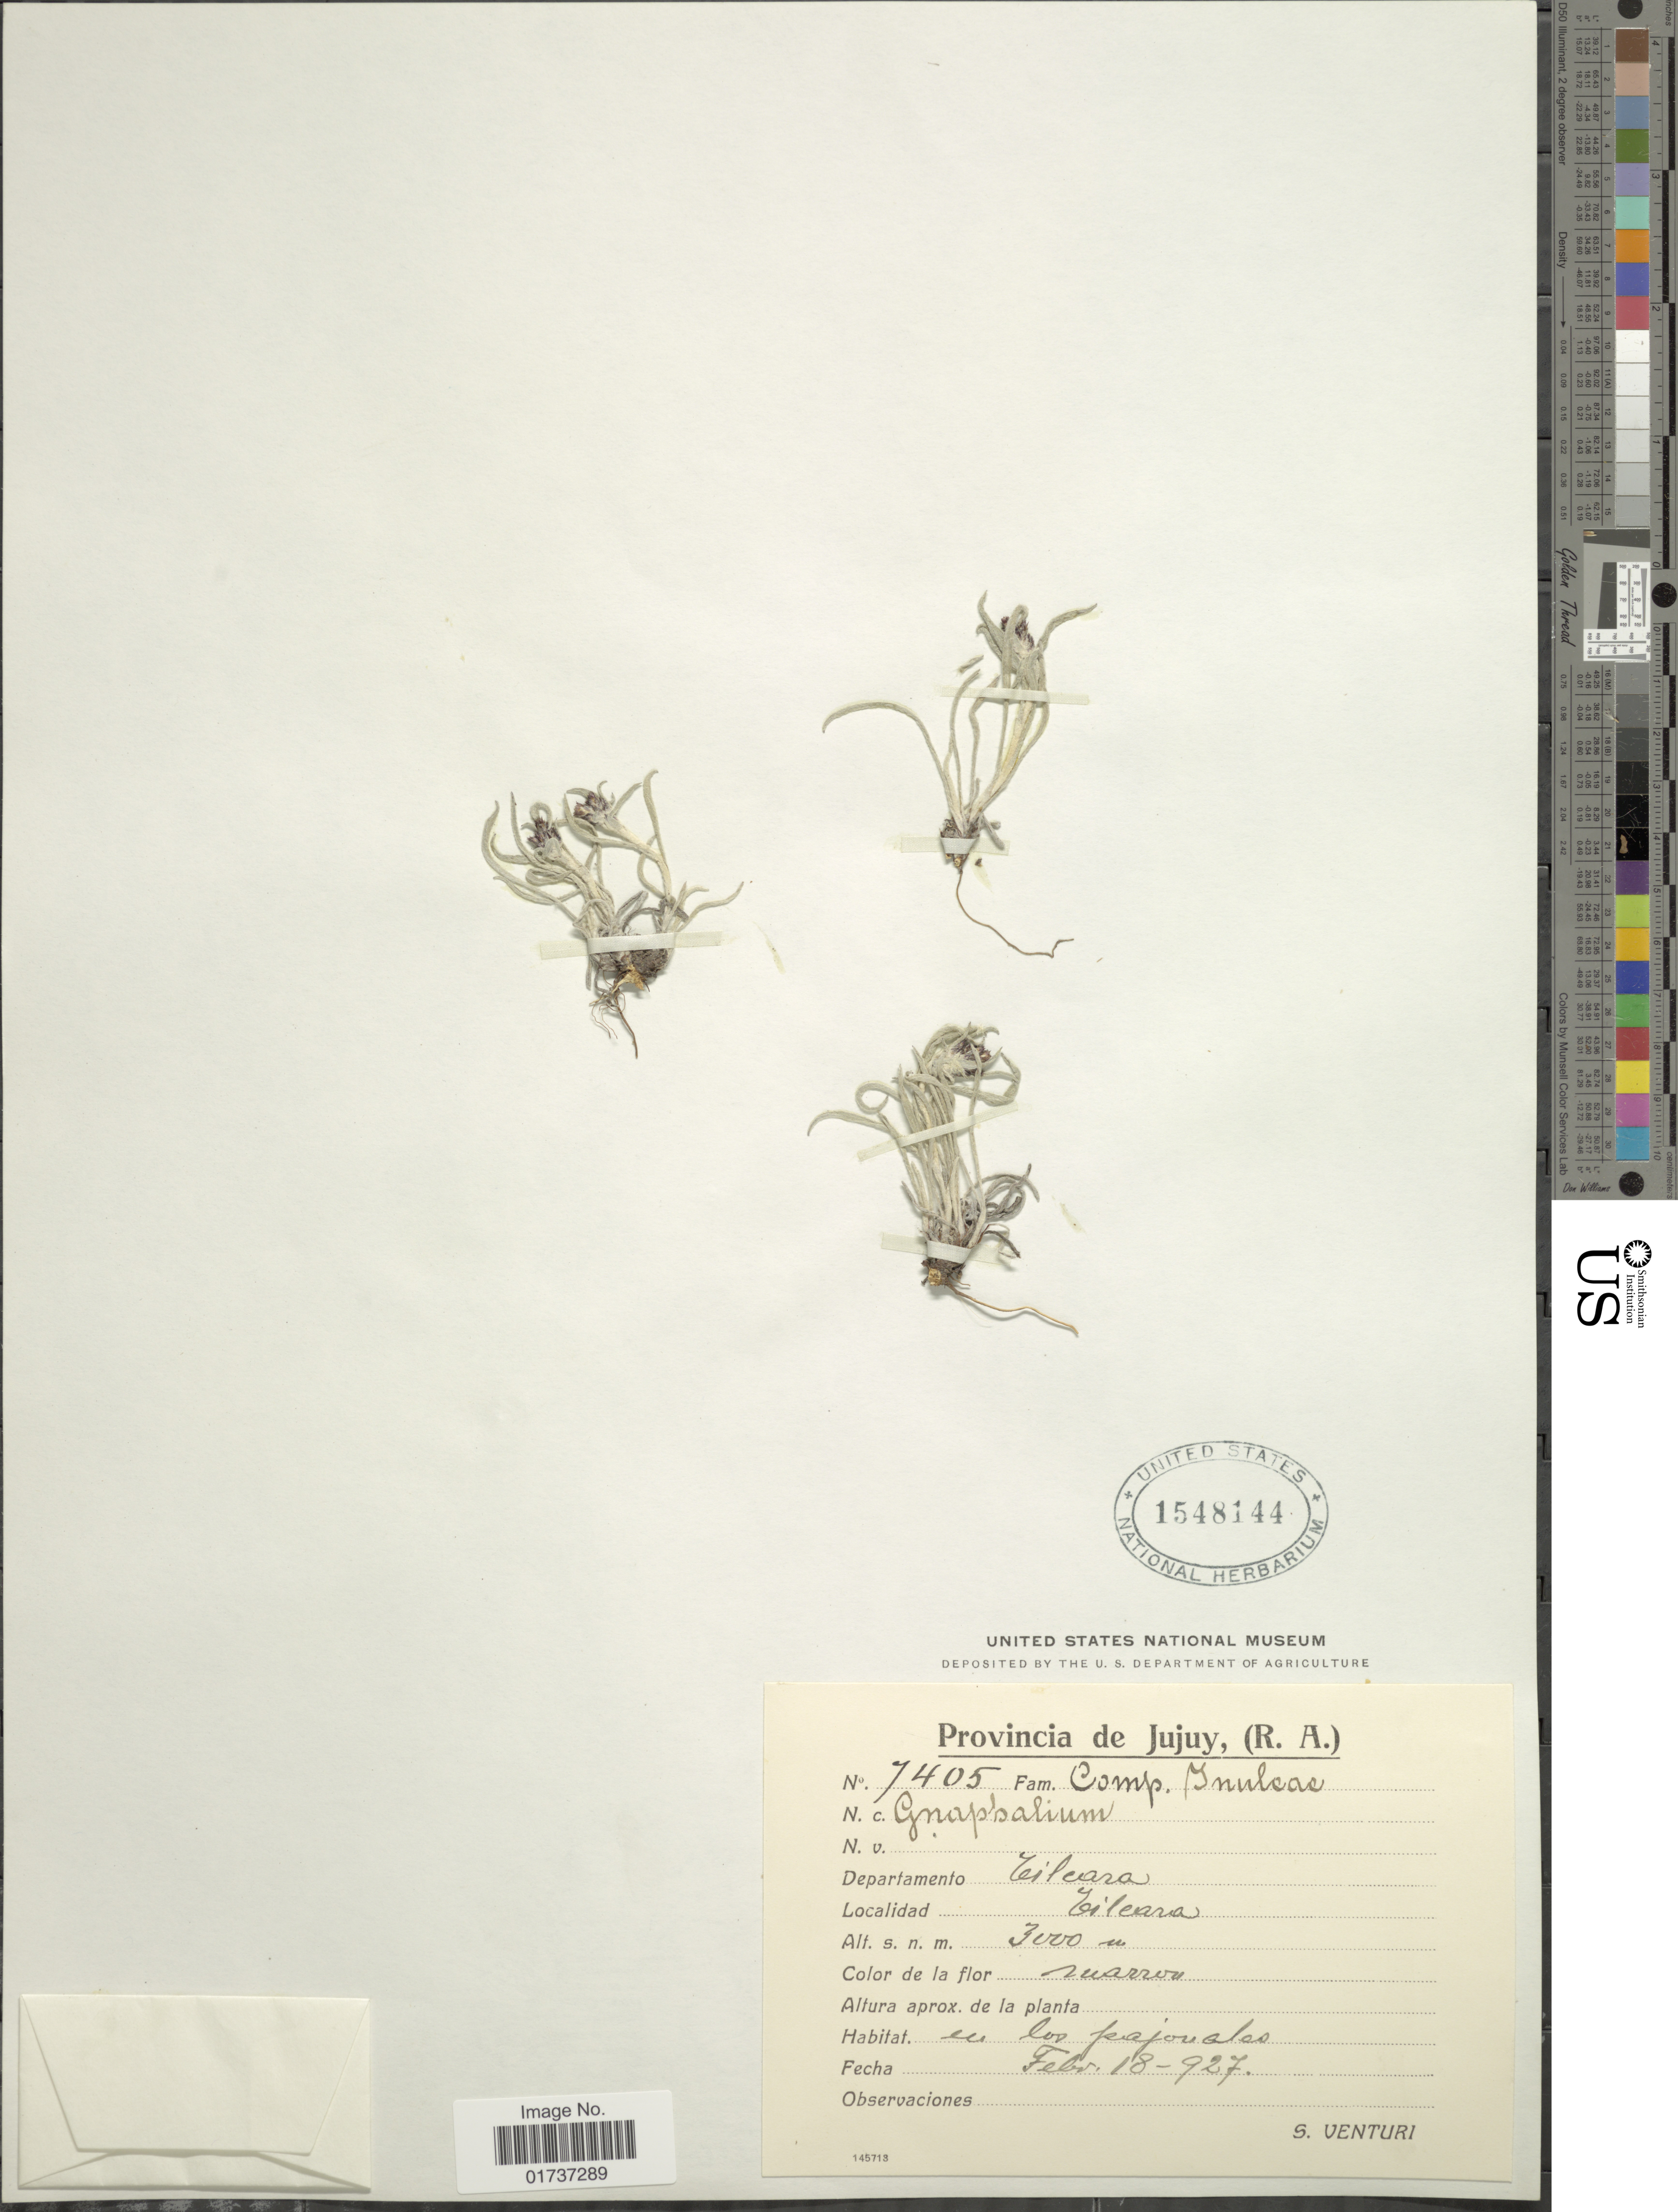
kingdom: Plantae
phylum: Tracheophyta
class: Magnoliopsida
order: Asterales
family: Asteraceae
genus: Gnaphalium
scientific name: Gnaphalium sp.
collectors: S. Venturi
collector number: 7405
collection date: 1927-02-18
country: Argentina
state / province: Jujuy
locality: (R.A.) Departamento Tilcara, Tilcara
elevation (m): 3000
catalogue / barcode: US 1548144